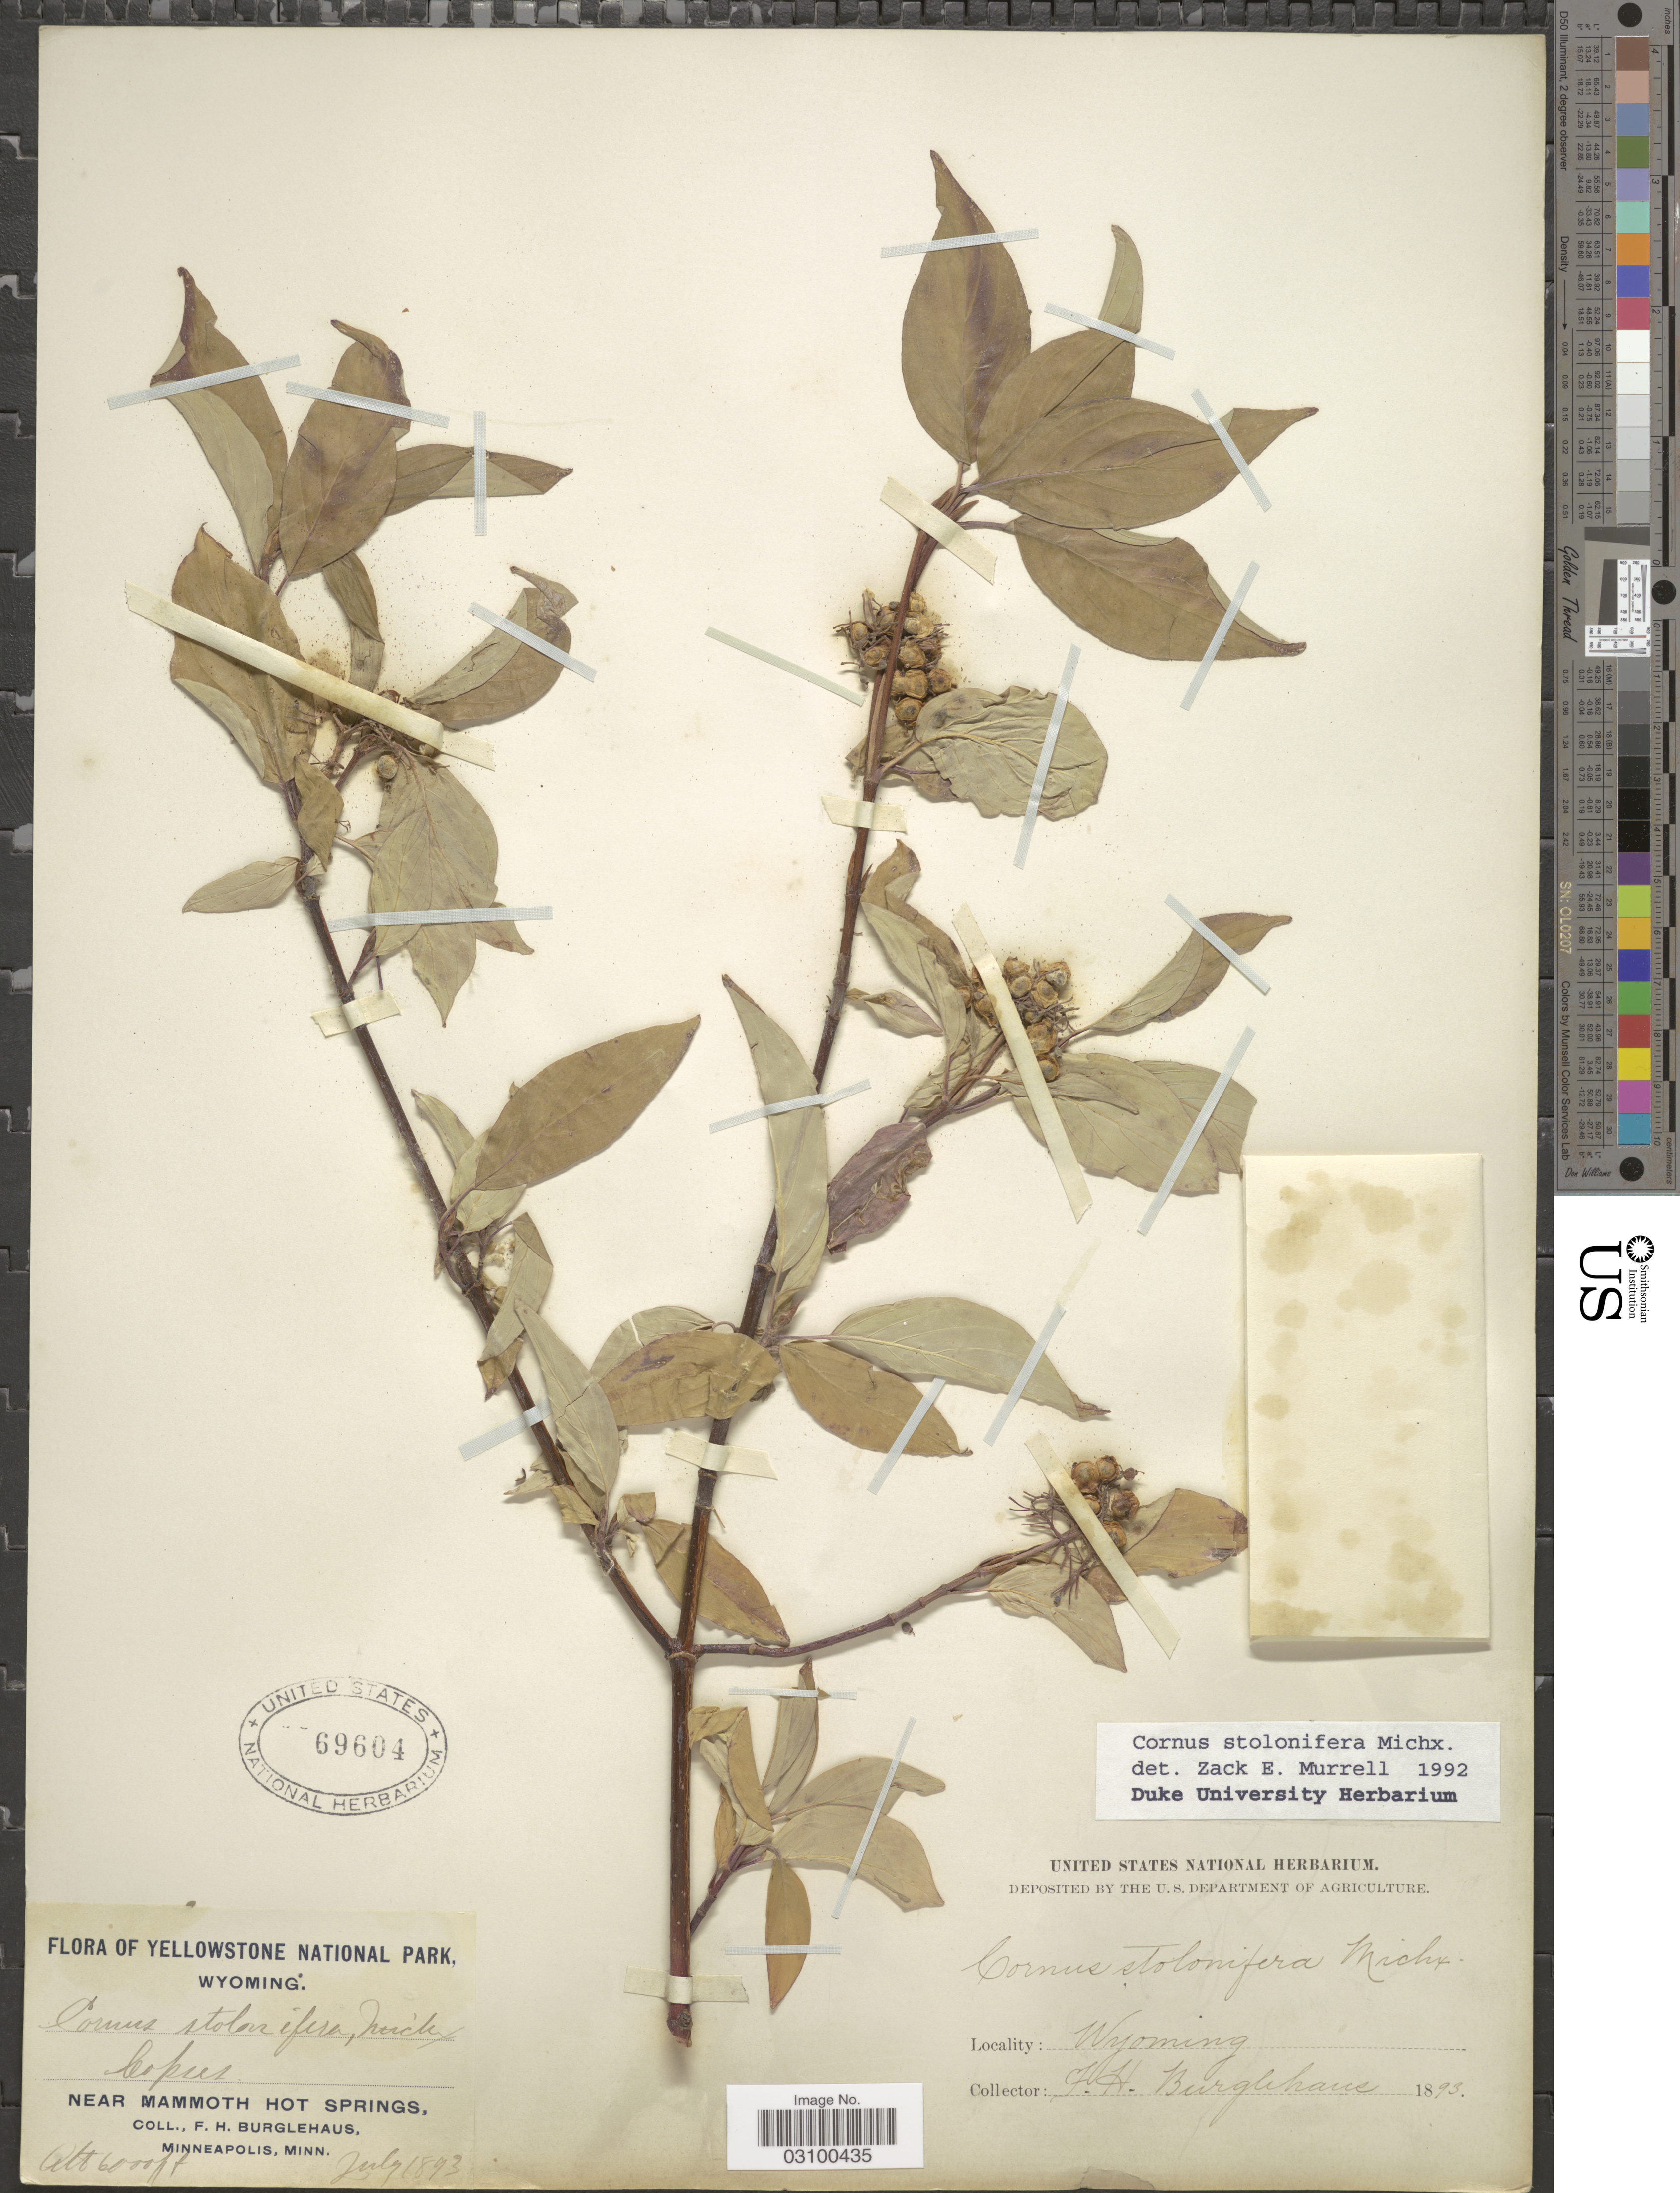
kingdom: Plantae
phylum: Tracheophyta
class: Magnoliopsida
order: Cornales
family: Cornaceae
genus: Cornus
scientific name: Cornus sericea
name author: L.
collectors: F. Burglehaus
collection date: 1893-07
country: United States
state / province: Wyoming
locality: Yellowstone National Park. Near Mammoth Hot Springs.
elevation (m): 1829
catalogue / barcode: US 69604